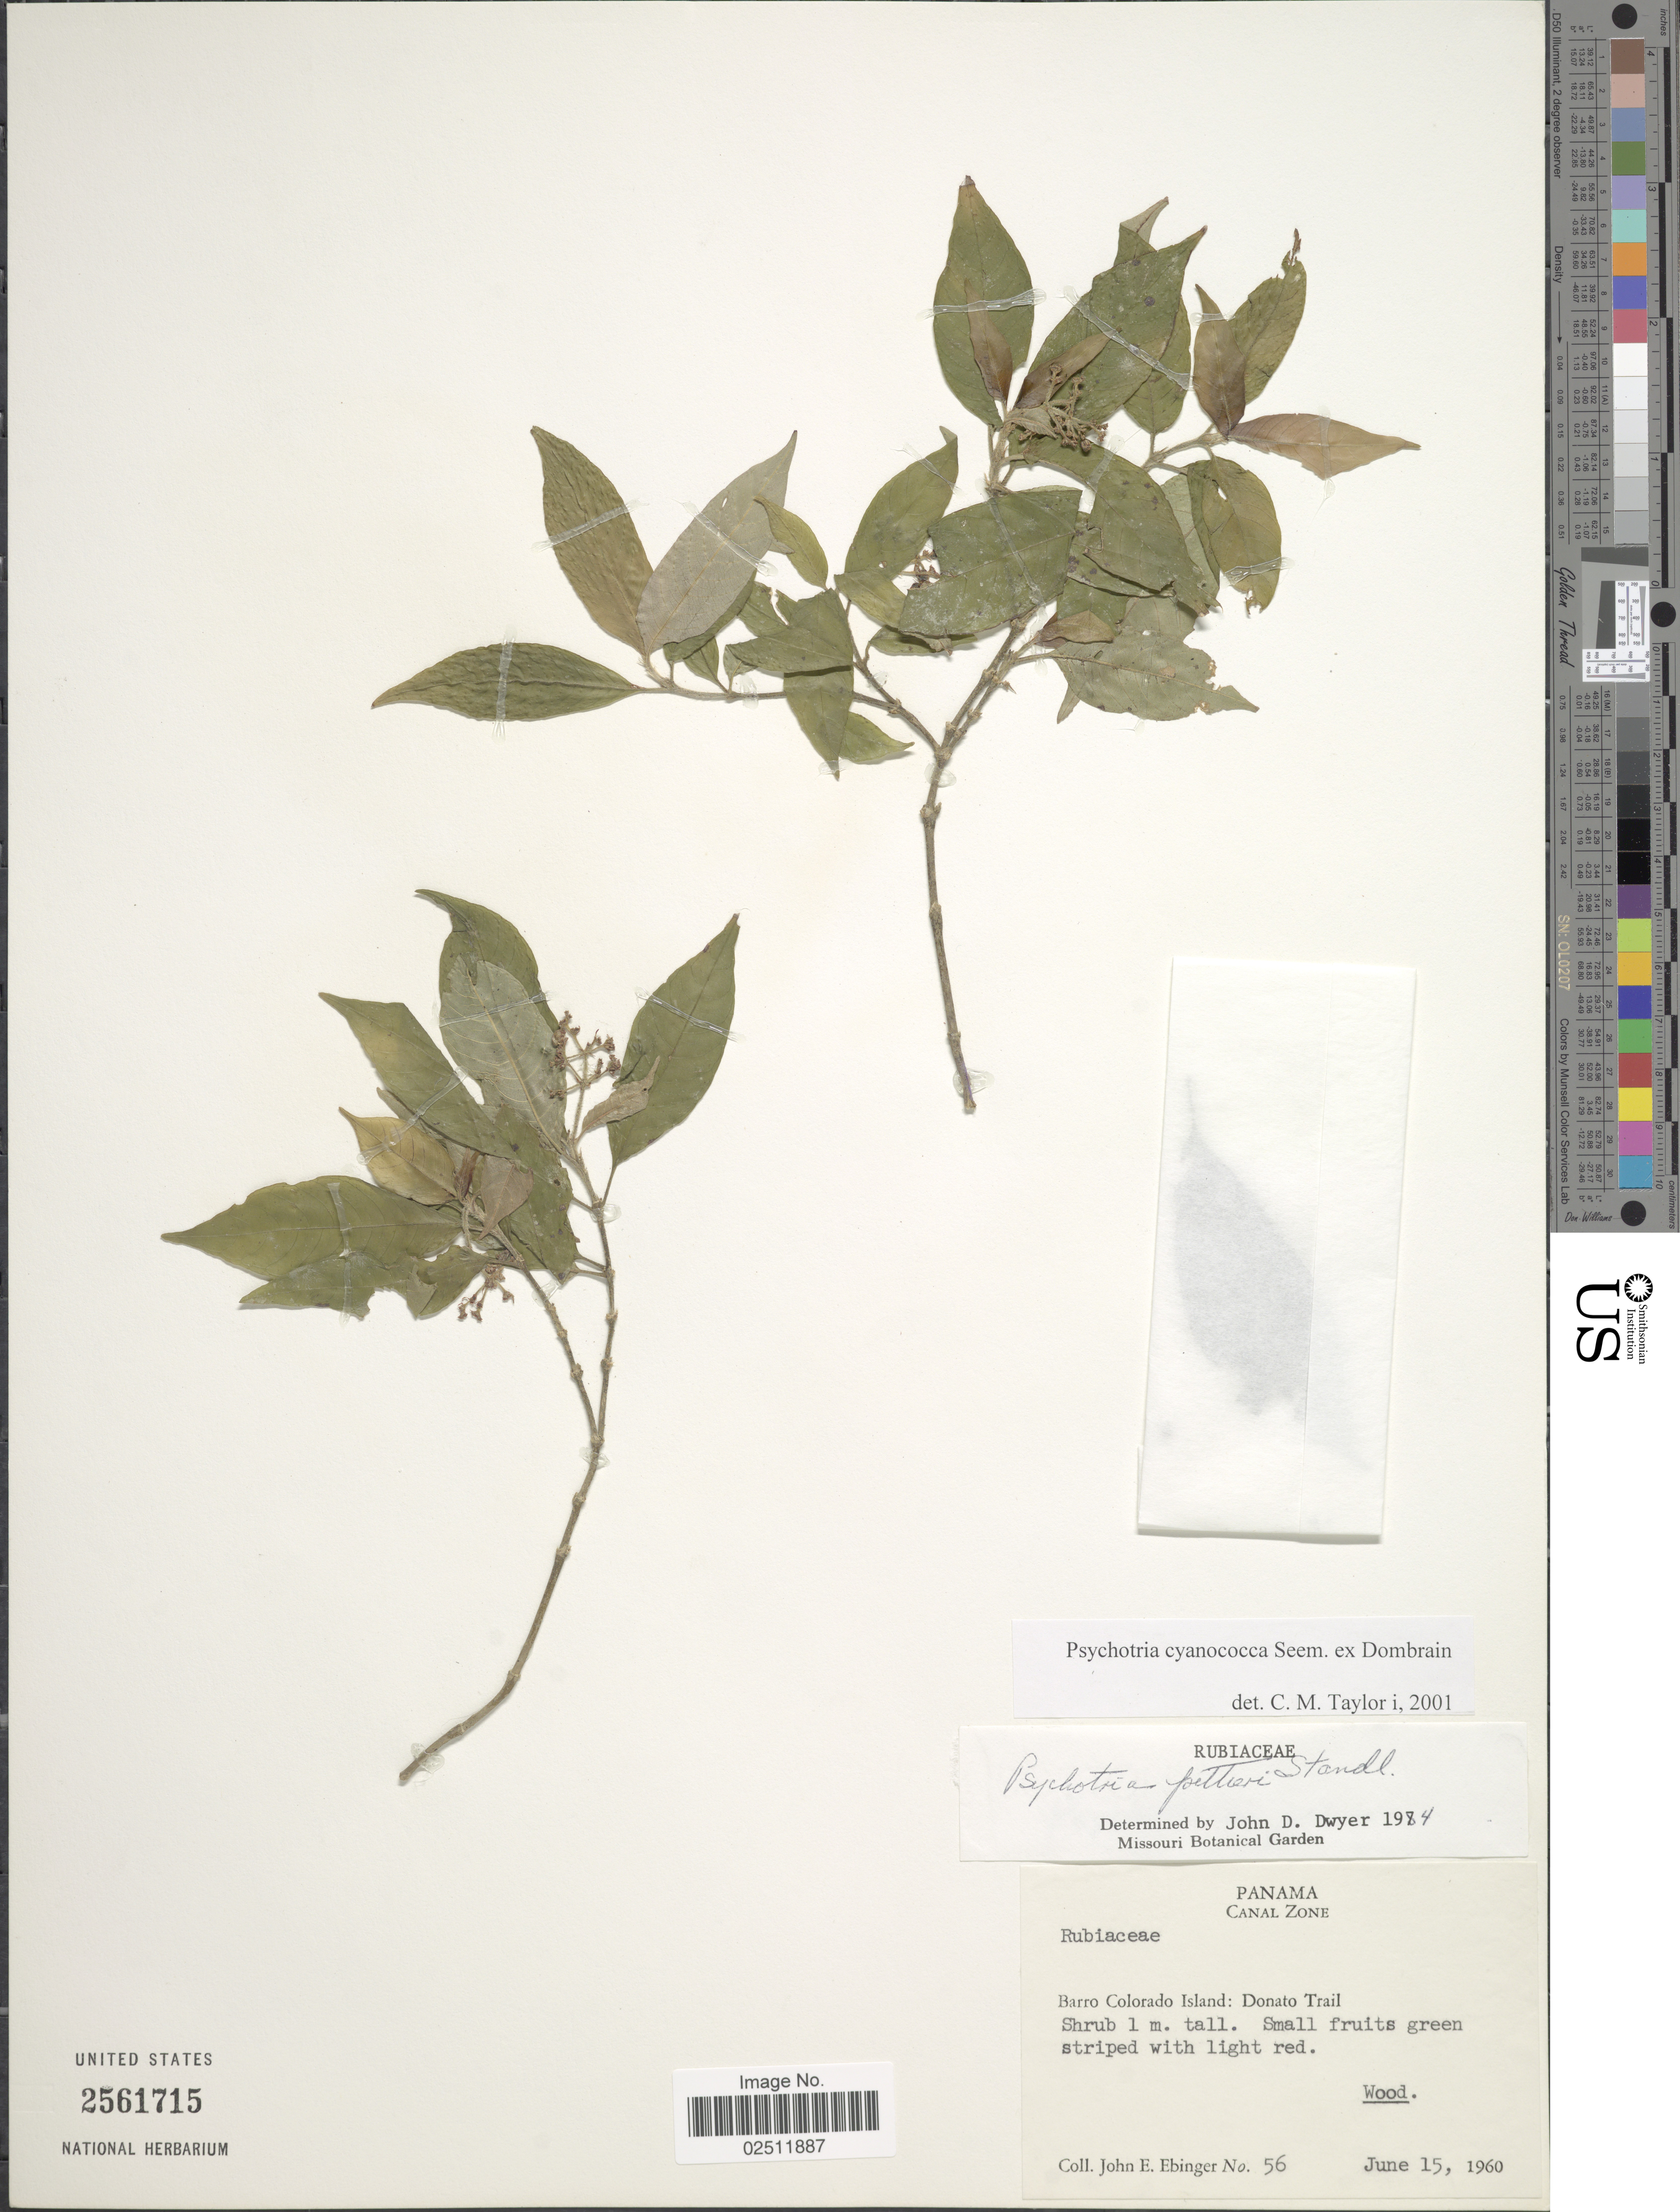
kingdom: Plantae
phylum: Tracheophyta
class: Magnoliopsida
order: Gentianales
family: Rubiaceae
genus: Psychotria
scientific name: Psychotria cyanococca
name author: Seem. ex Dombrain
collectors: J. Ebinger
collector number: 56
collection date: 1960-06-15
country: Panama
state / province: Panamá Oeste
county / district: Canal Zone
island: Barro Colorado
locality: Barro Colorado Island: Donato Trail.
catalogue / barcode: US 2561715